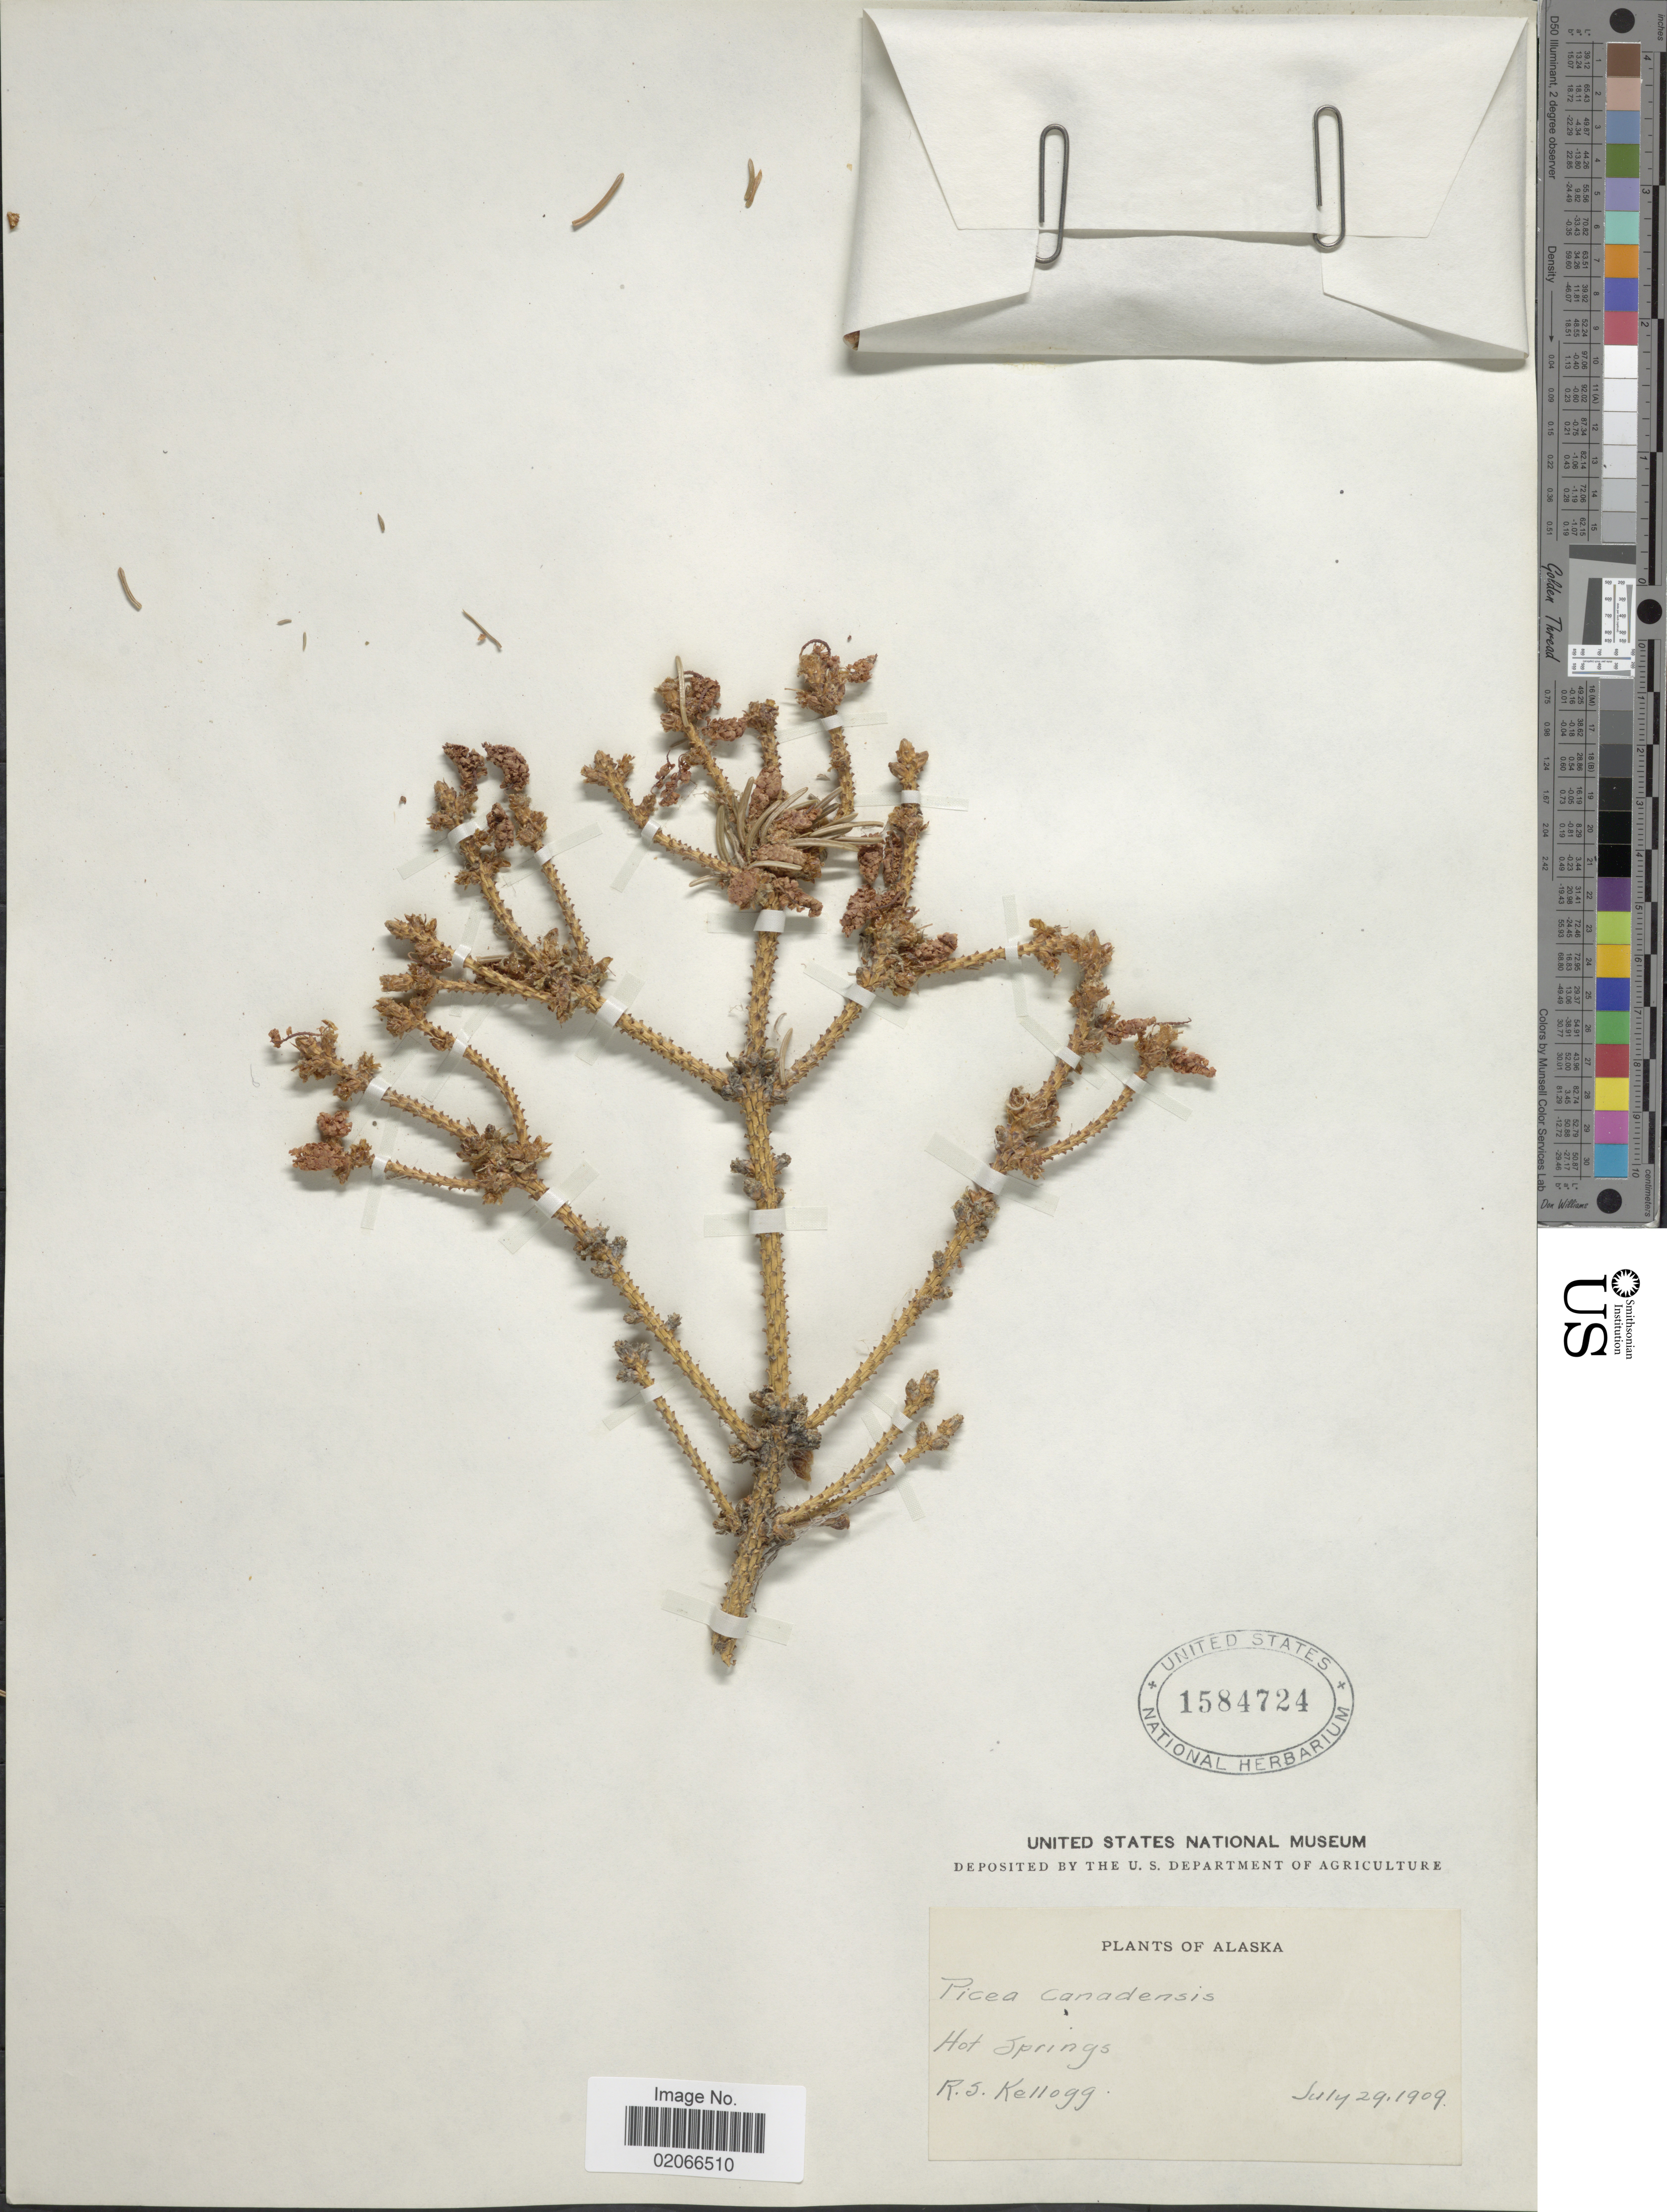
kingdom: Plantae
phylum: Tracheophyta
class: Pinopsida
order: Pinales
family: Pinaceae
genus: Picea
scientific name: Picea glauca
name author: (Moench) Voss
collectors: R. Kellogg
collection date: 1909-07-29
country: United States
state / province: Alaska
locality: Hot Springs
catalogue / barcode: US 1584724